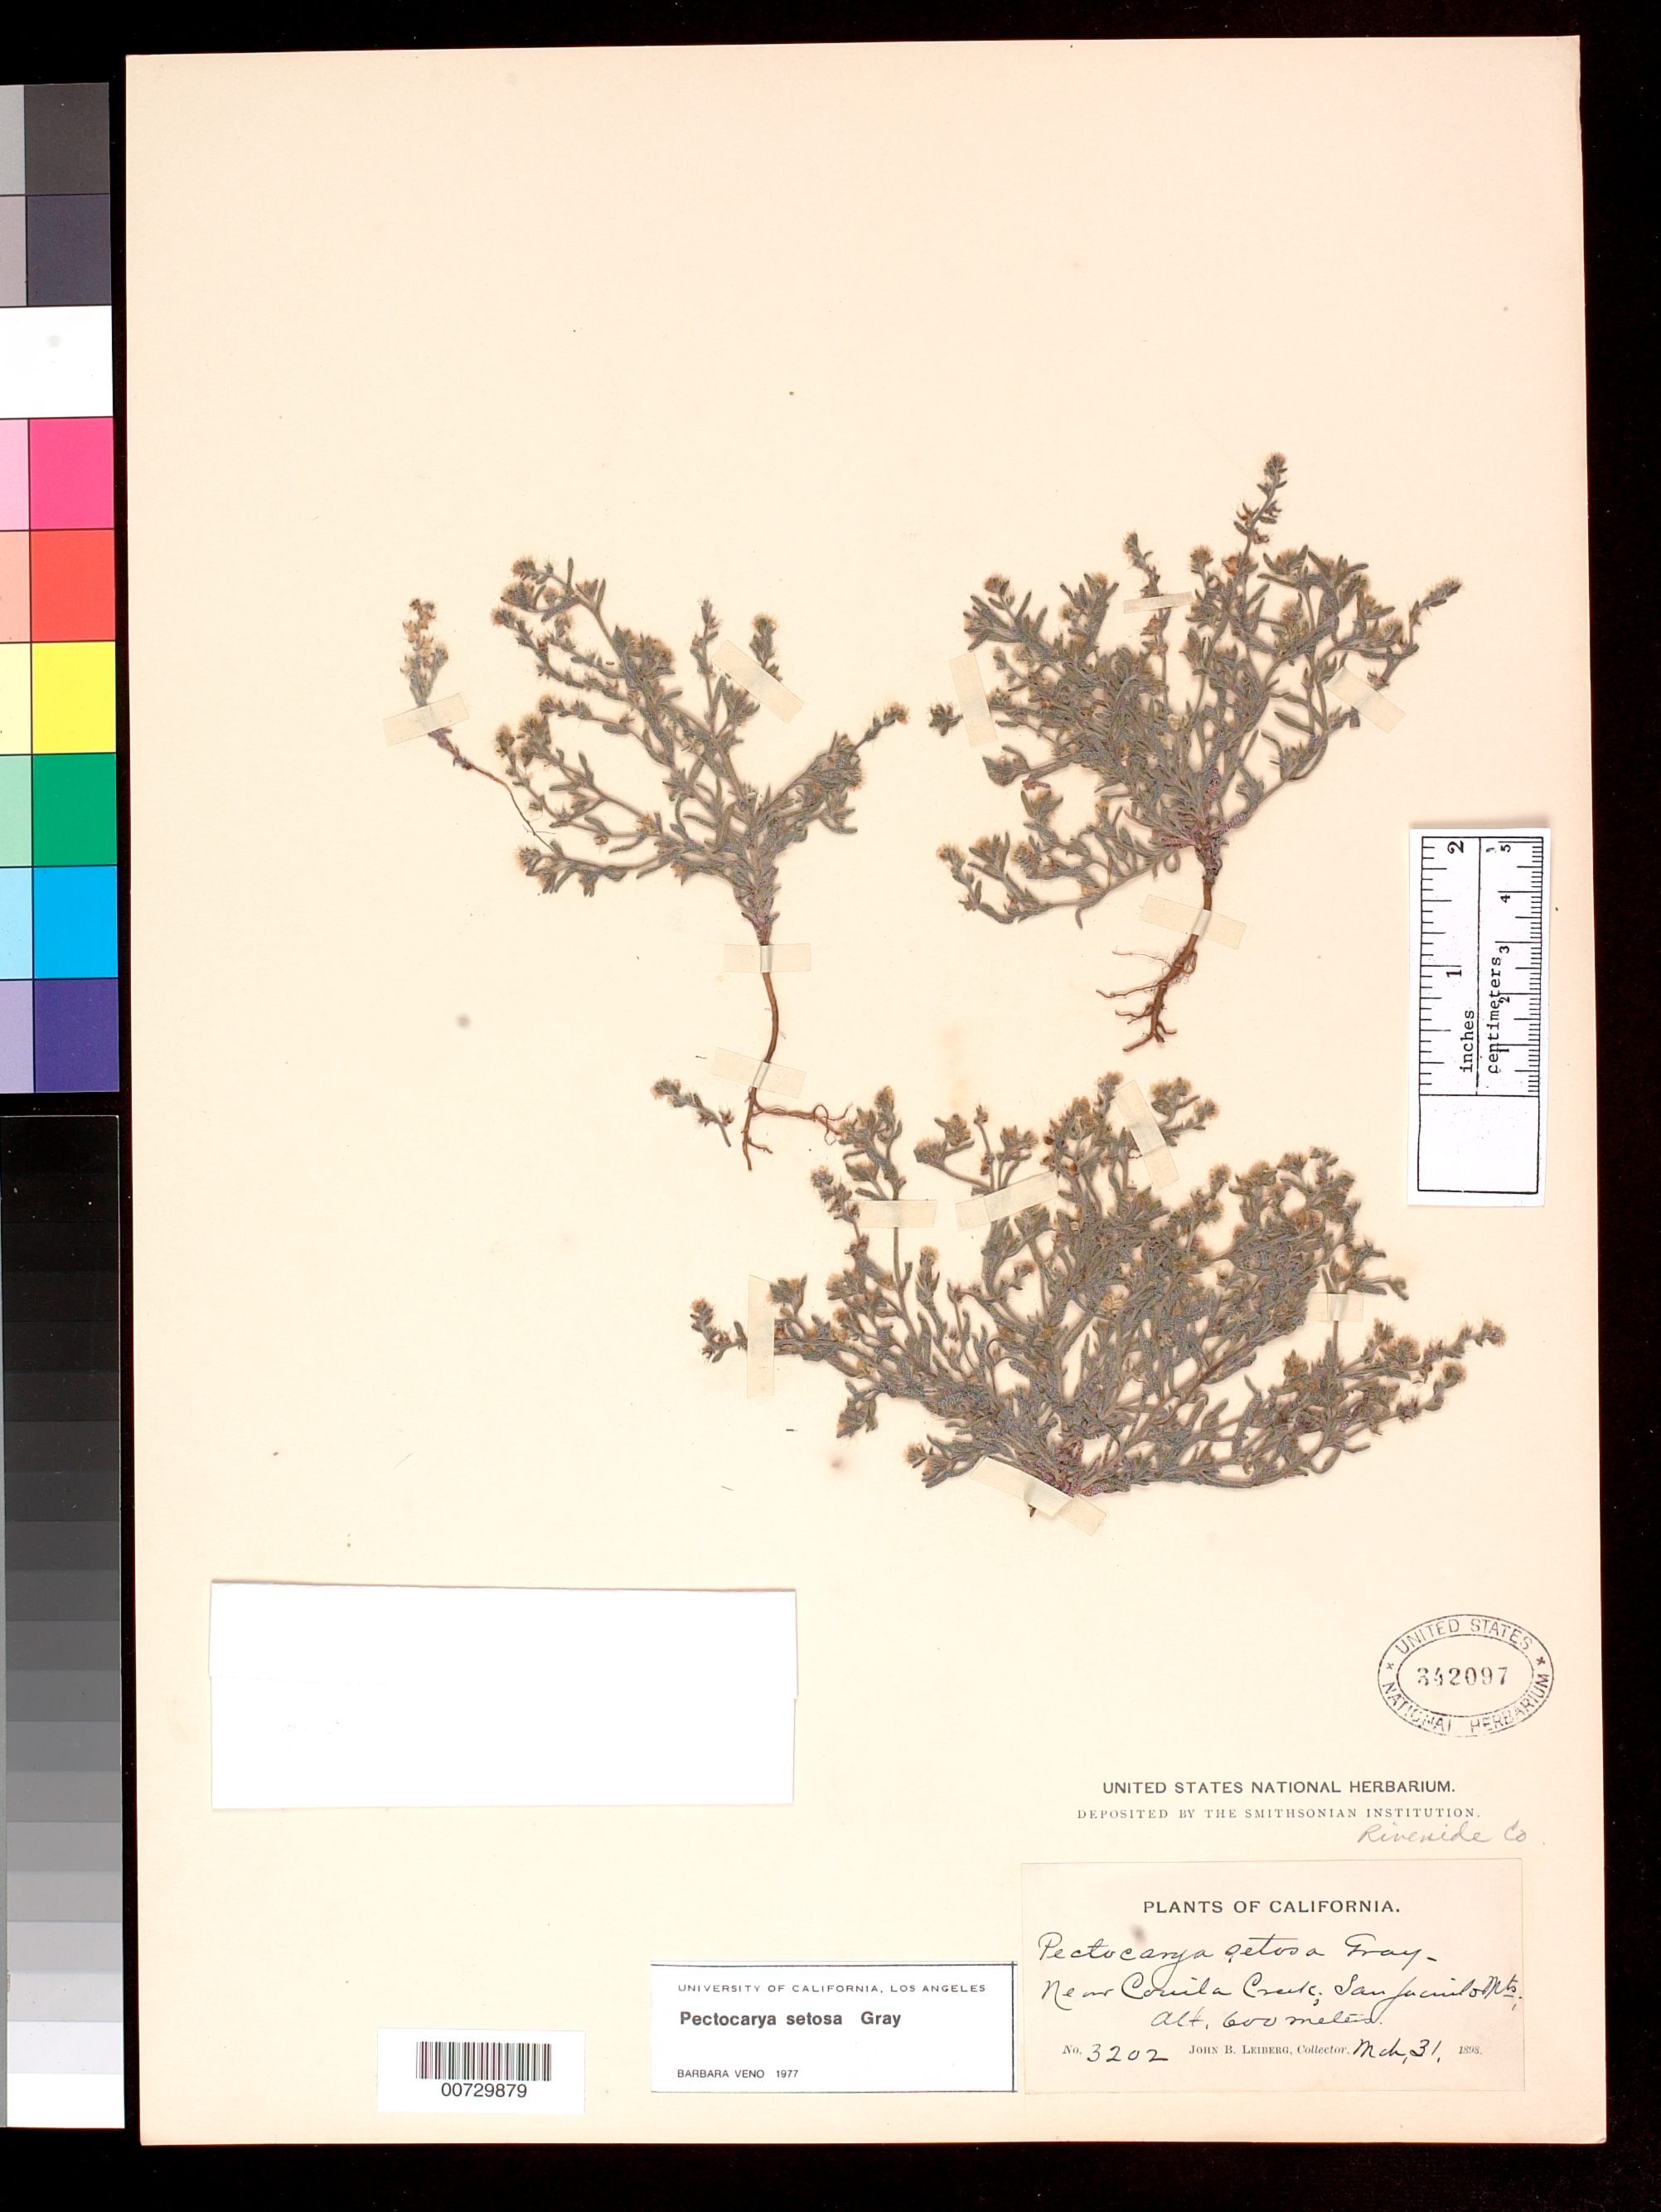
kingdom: Plantae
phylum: Tracheophyta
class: Magnoliopsida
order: Boraginales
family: Boraginaceae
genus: Pectocarya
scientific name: Pectocarya setosa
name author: A. Gray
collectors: J. Leiberg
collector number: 3202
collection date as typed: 31 Mar 1898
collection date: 1898-03-31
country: United States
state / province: California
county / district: Riverside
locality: San Jacinto Mts.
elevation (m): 600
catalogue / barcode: US 342067